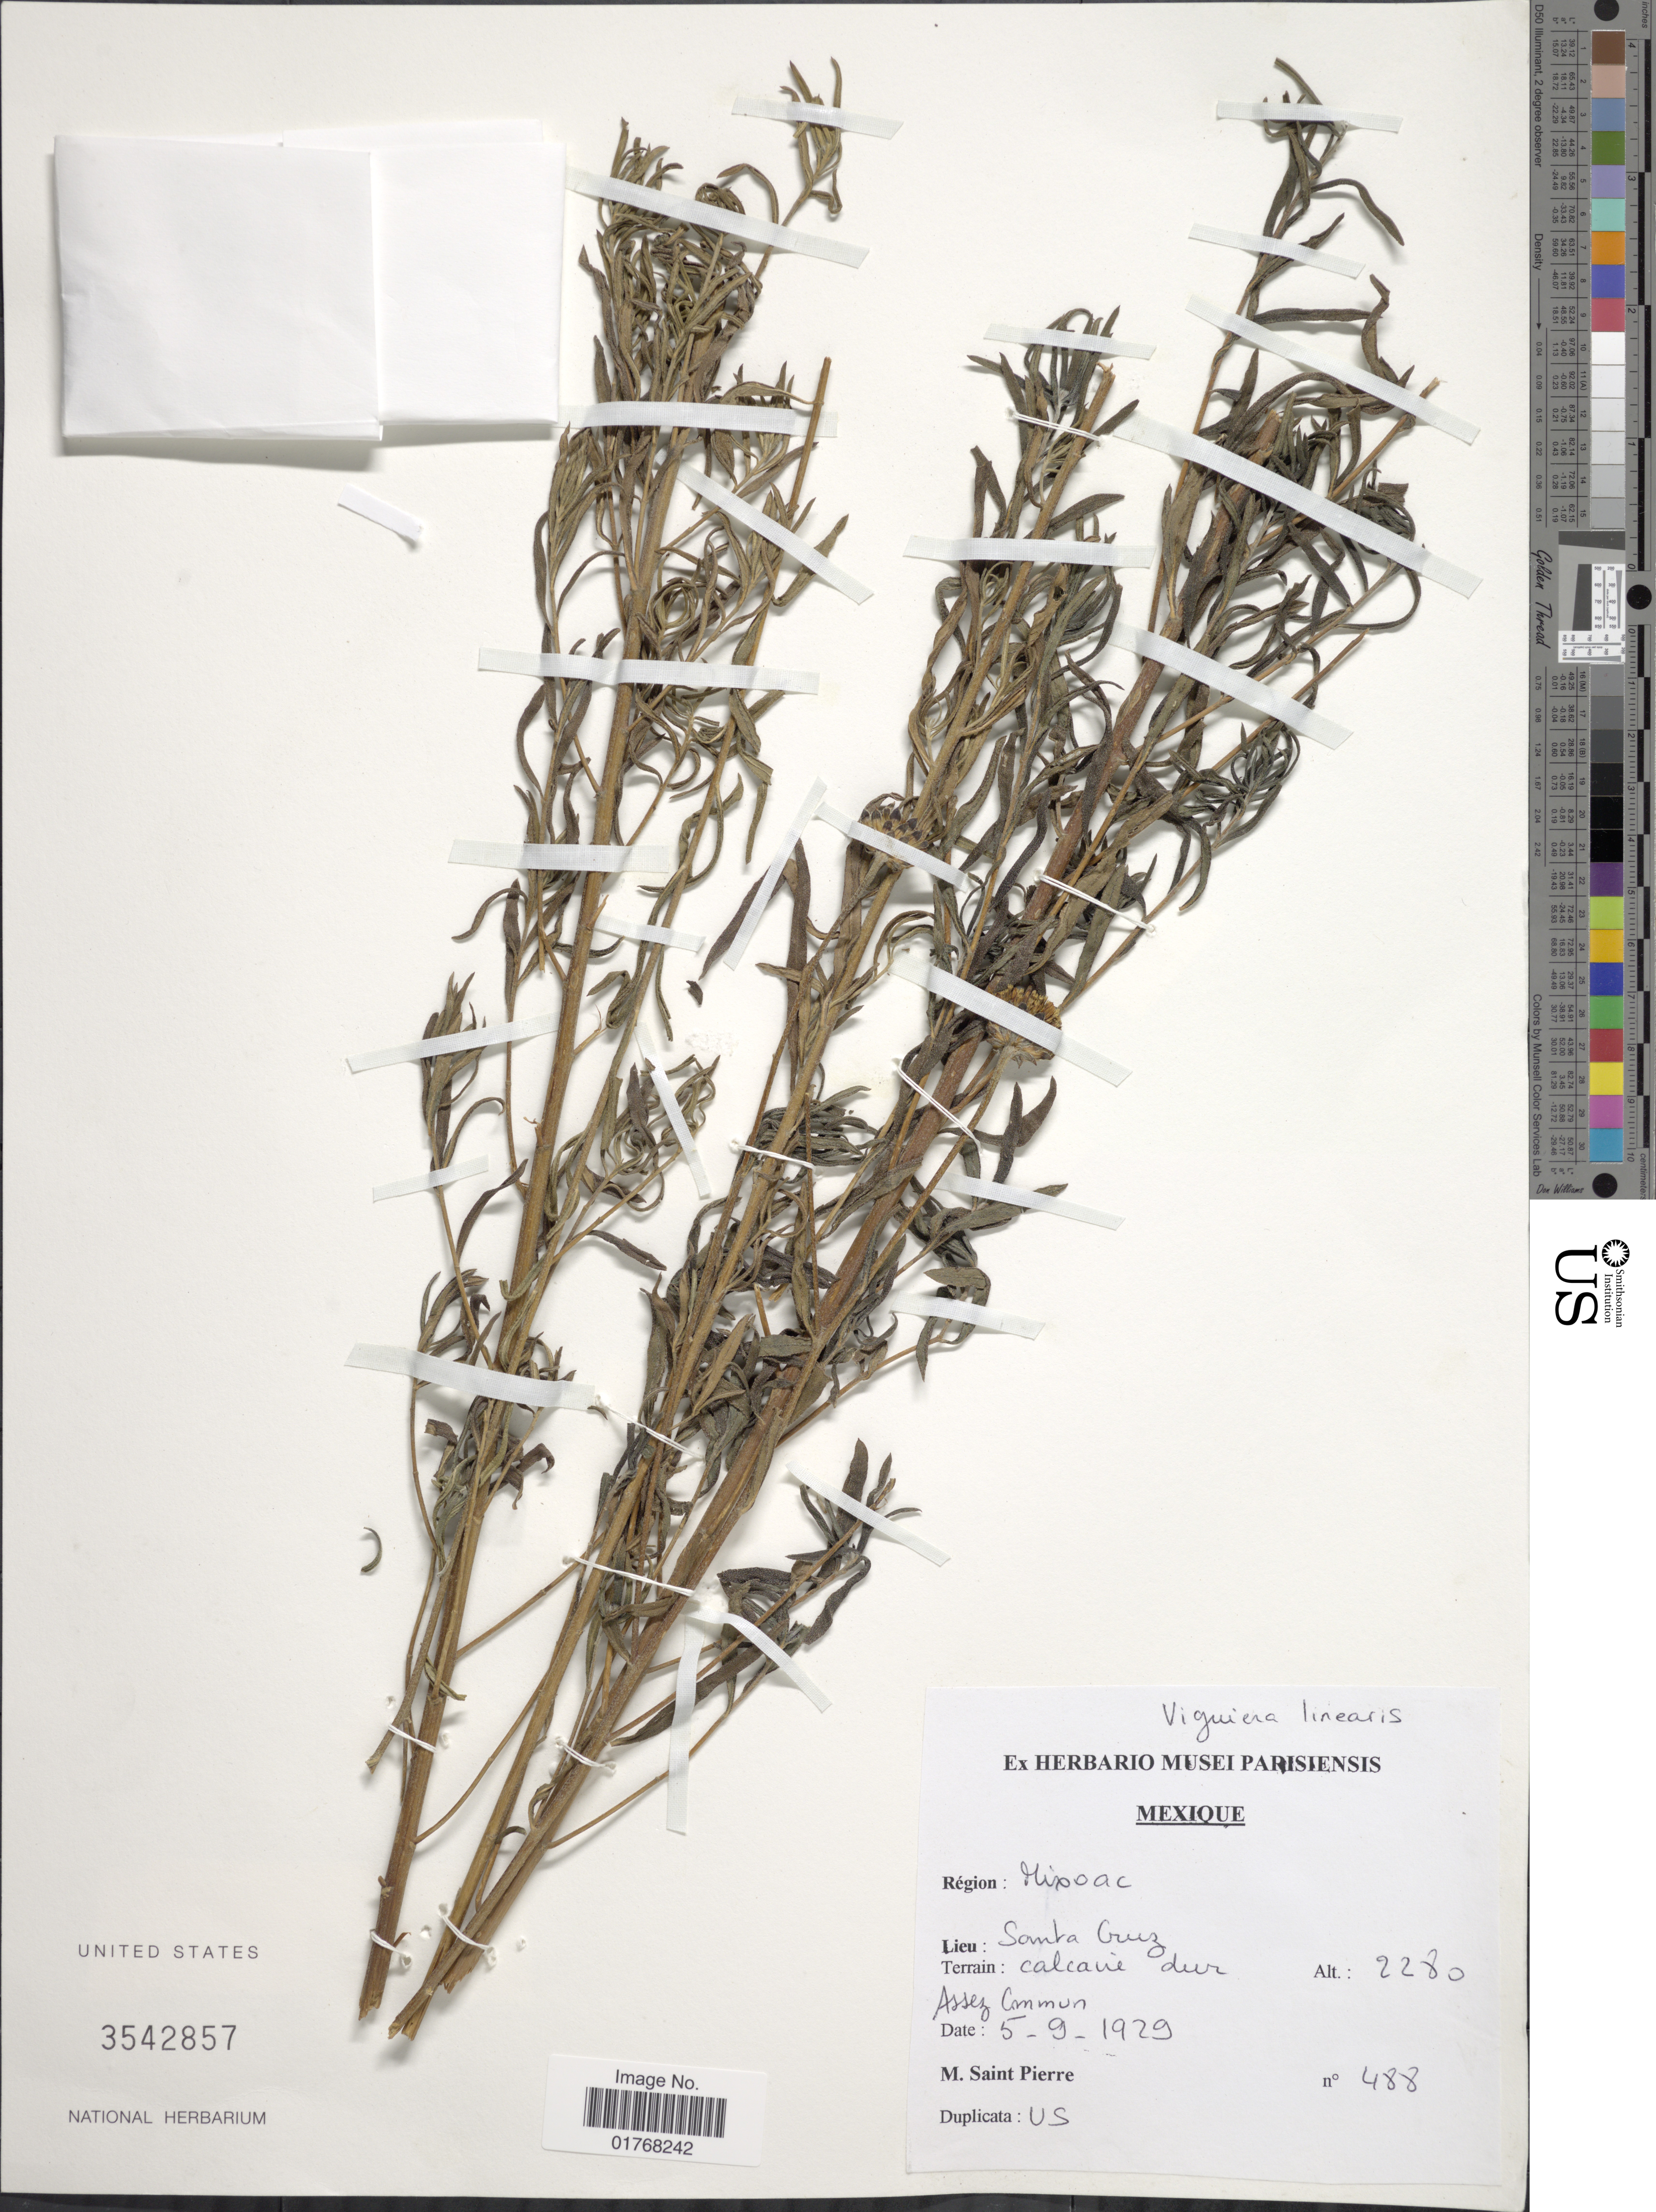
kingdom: Plantae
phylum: Tracheophyta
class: Magnoliopsida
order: Asterales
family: Asteraceae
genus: Viguiera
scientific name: Viguiera linearis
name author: (Cav.) Sch. Bip.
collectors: M. Saint-Pierre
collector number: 488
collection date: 1929-09-05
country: Mexico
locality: Région: Mixoac, Santa Cruz.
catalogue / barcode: US 3542857